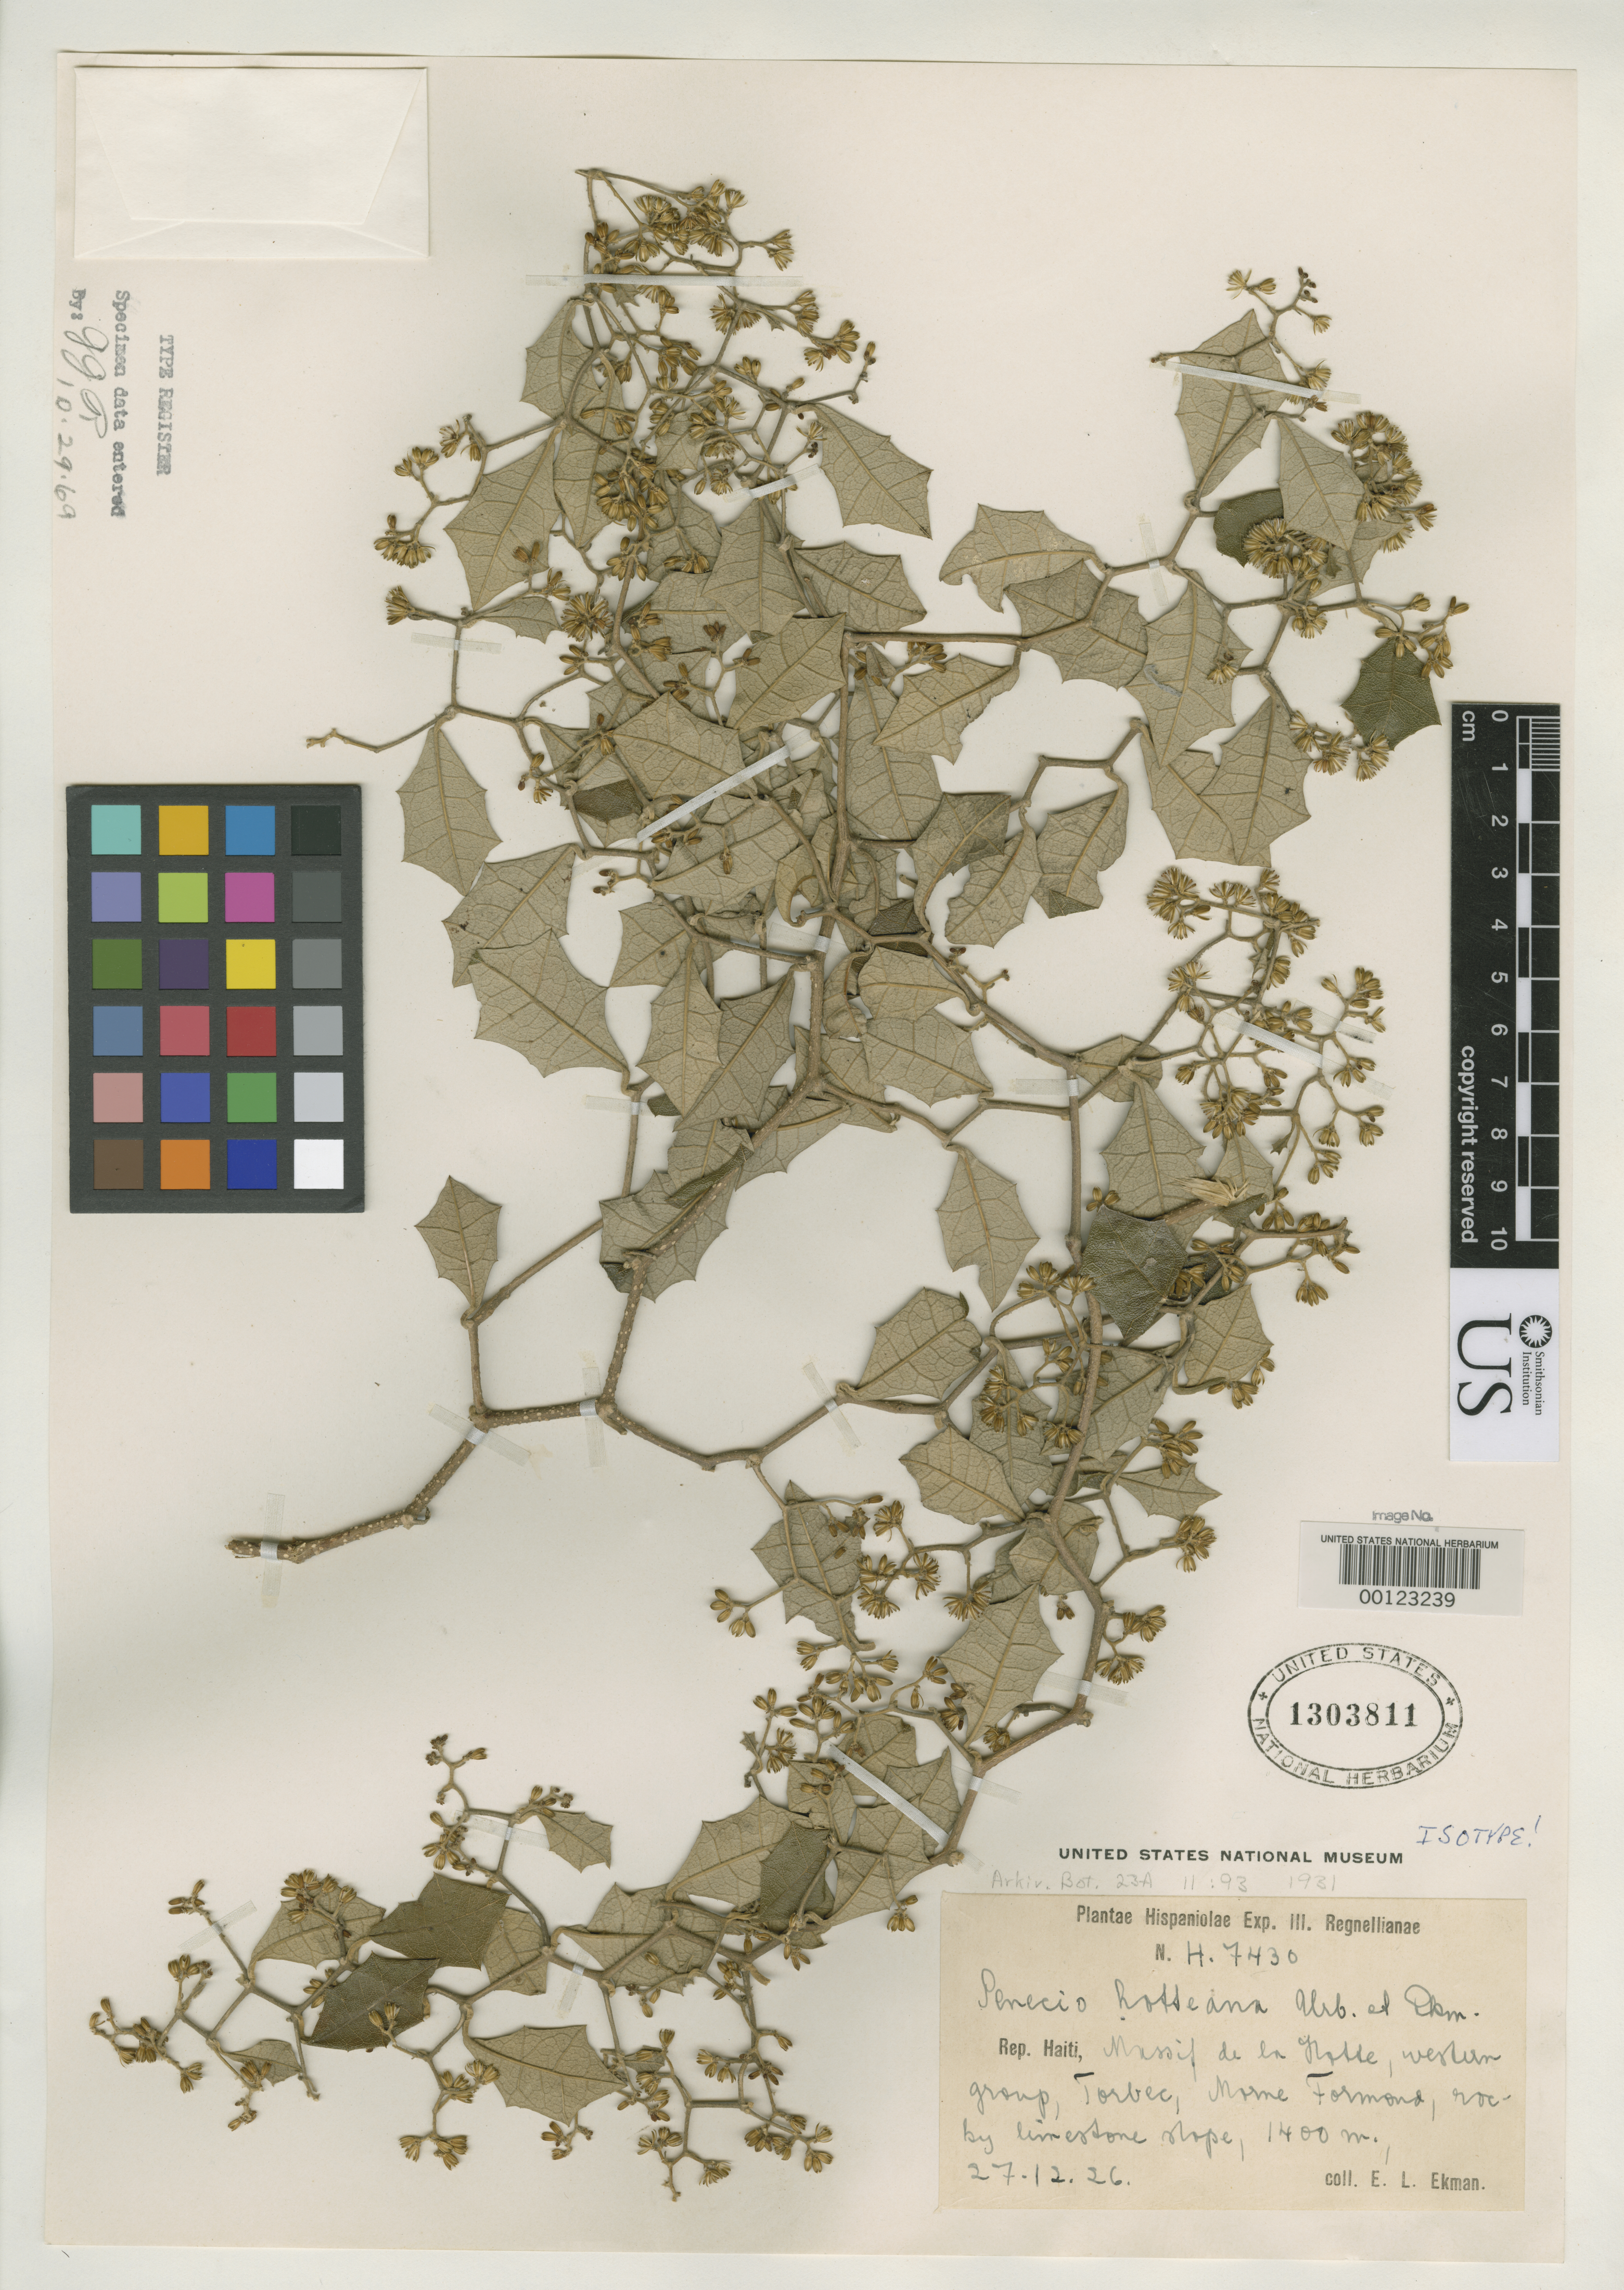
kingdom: Plantae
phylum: Tracheophyta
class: Magnoliopsida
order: Asterales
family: Asteraceae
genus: Senecio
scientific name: Senecio hotteanus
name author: Urb. & Ekman in Urb.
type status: Isotype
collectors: E. L. Ekman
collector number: H 7430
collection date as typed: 27 Dec 1926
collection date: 1926-12-27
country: Haiti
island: Hispaniola Island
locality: Sud, Massif de La Hote, near Torbec.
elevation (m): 1400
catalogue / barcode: US 1303811